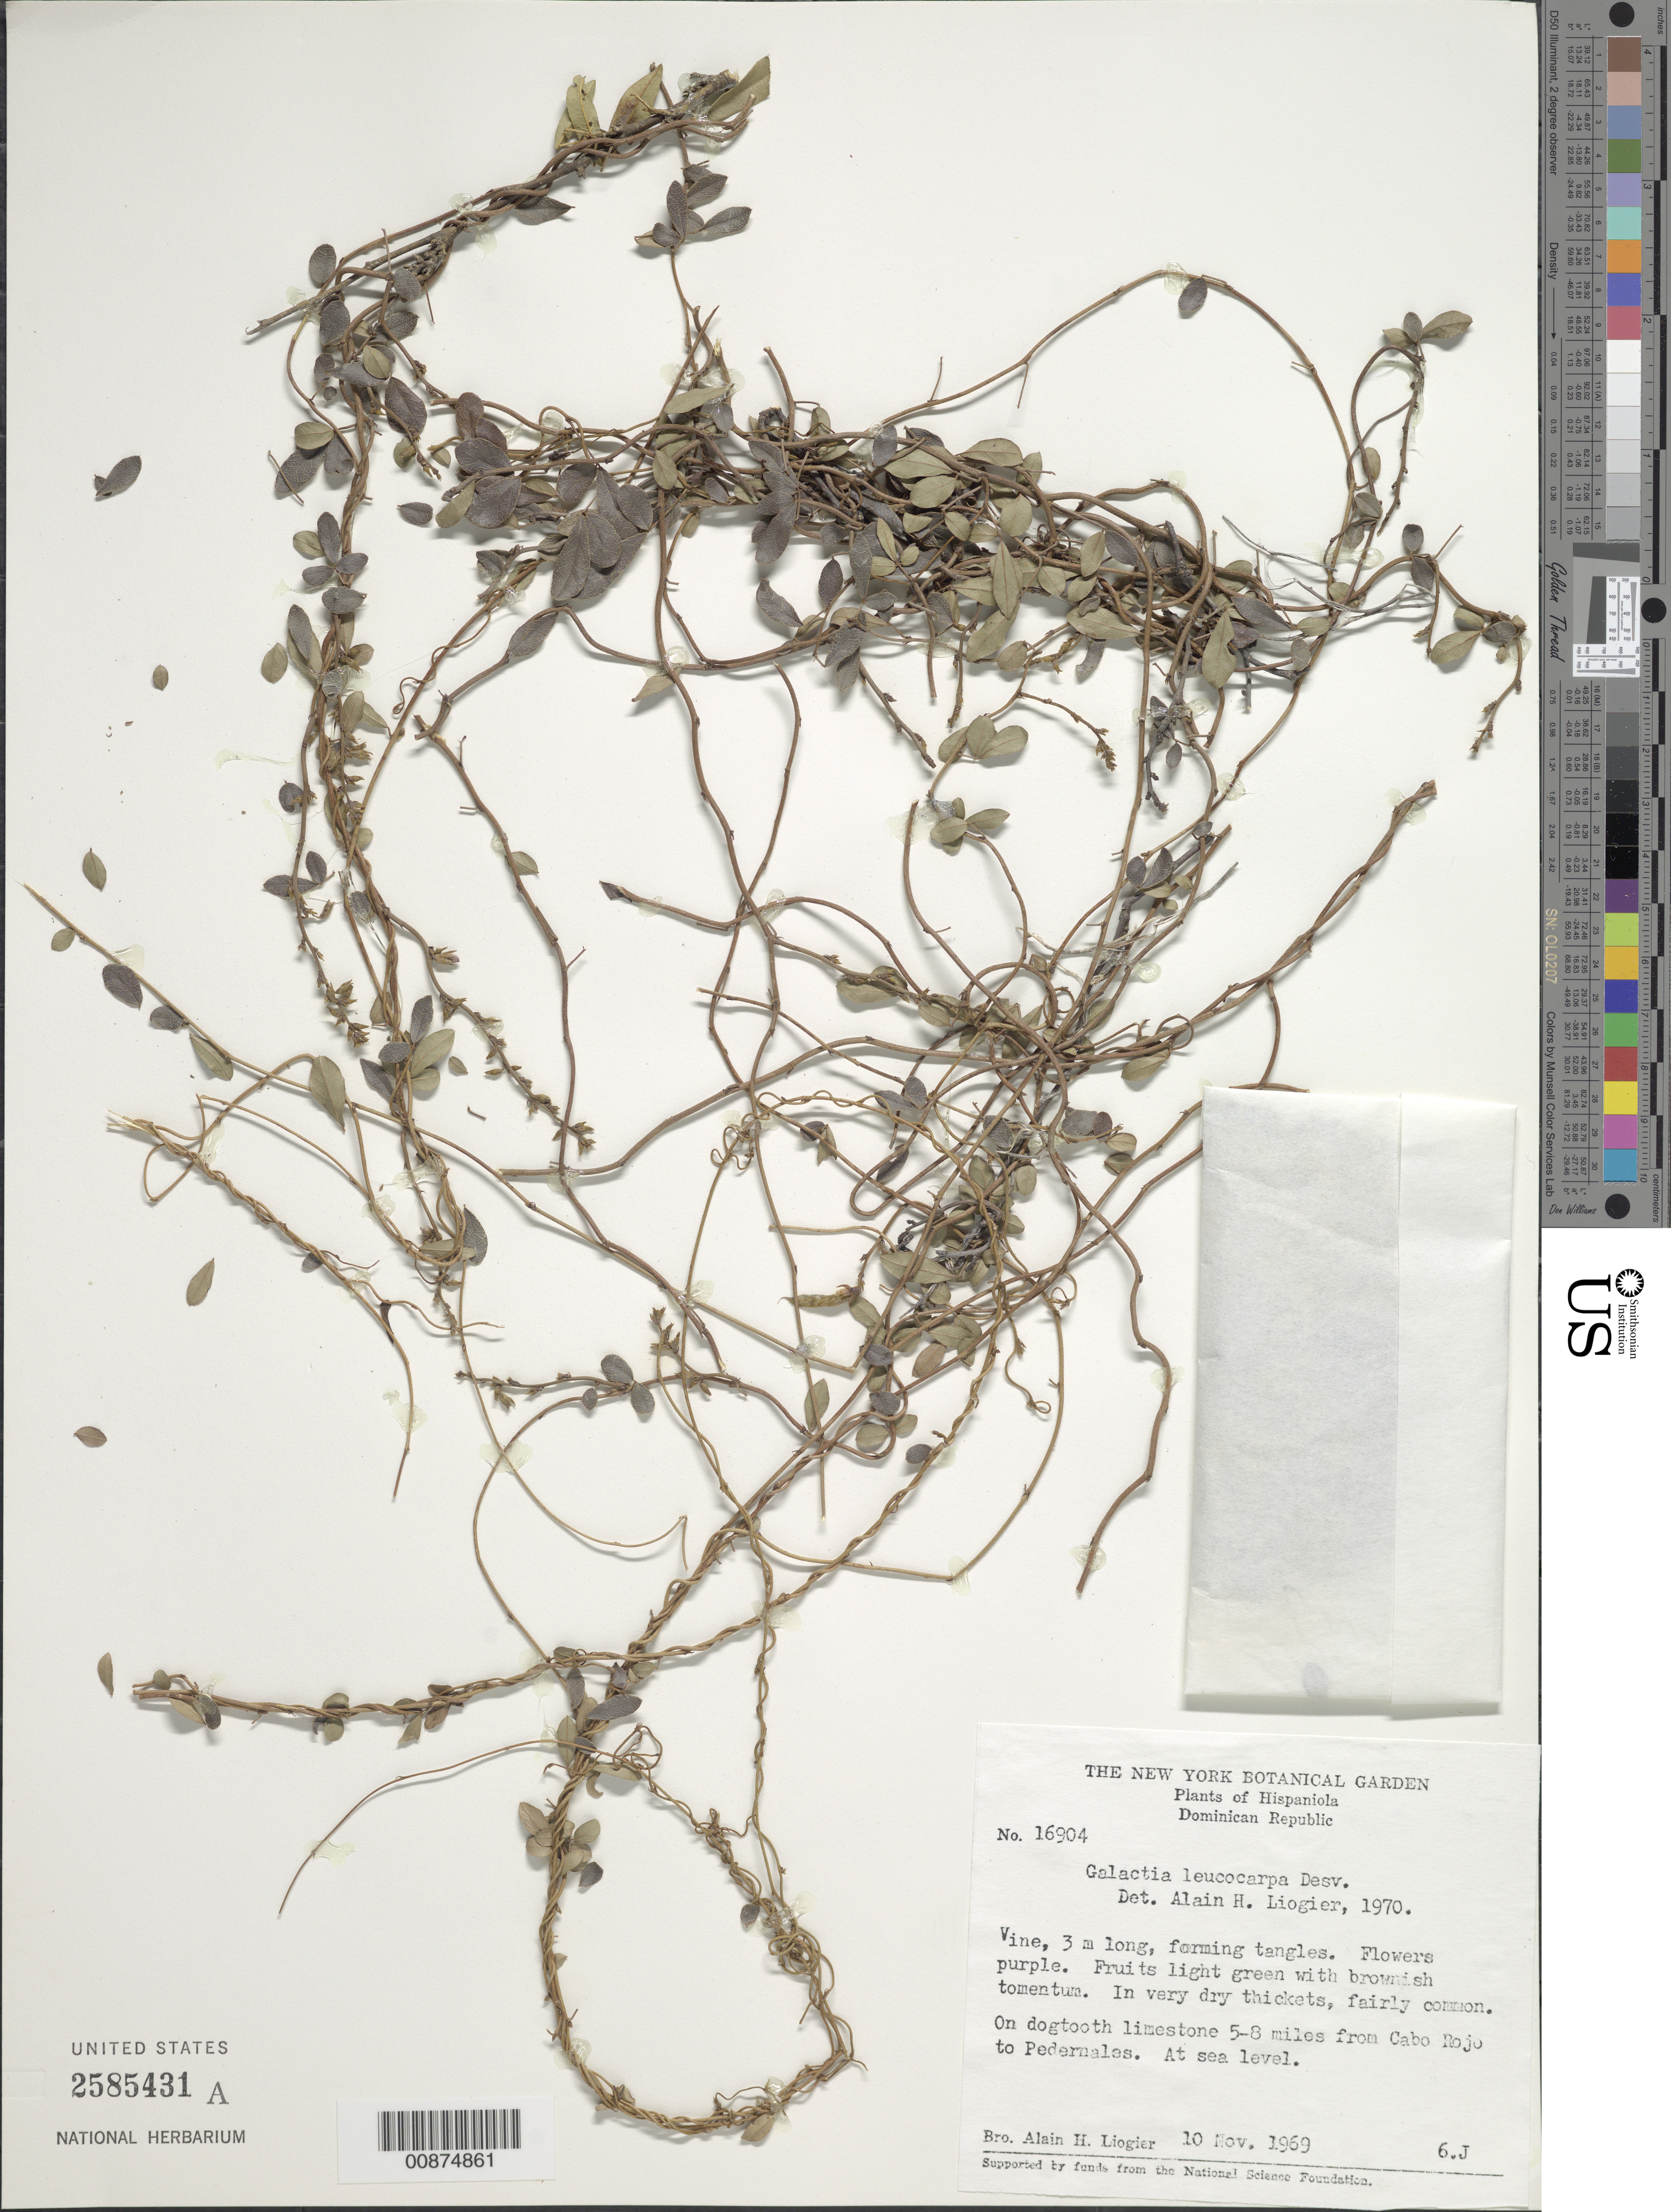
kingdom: Plantae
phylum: Tracheophyta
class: Magnoliopsida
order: Fabales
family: Fabaceae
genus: Galactia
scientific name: Galactia leucocarpa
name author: Desv.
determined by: Liogier, Alain H.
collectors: A. H. Liogier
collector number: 16904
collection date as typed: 10 Nov 1969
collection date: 1969-11-10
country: Dominican Republic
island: Hispaniola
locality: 5-8 miles from Cabio Rojo to Pedernales.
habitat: In very dry thickets, on dogtooth limestone.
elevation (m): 0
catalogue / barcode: US 2585431A